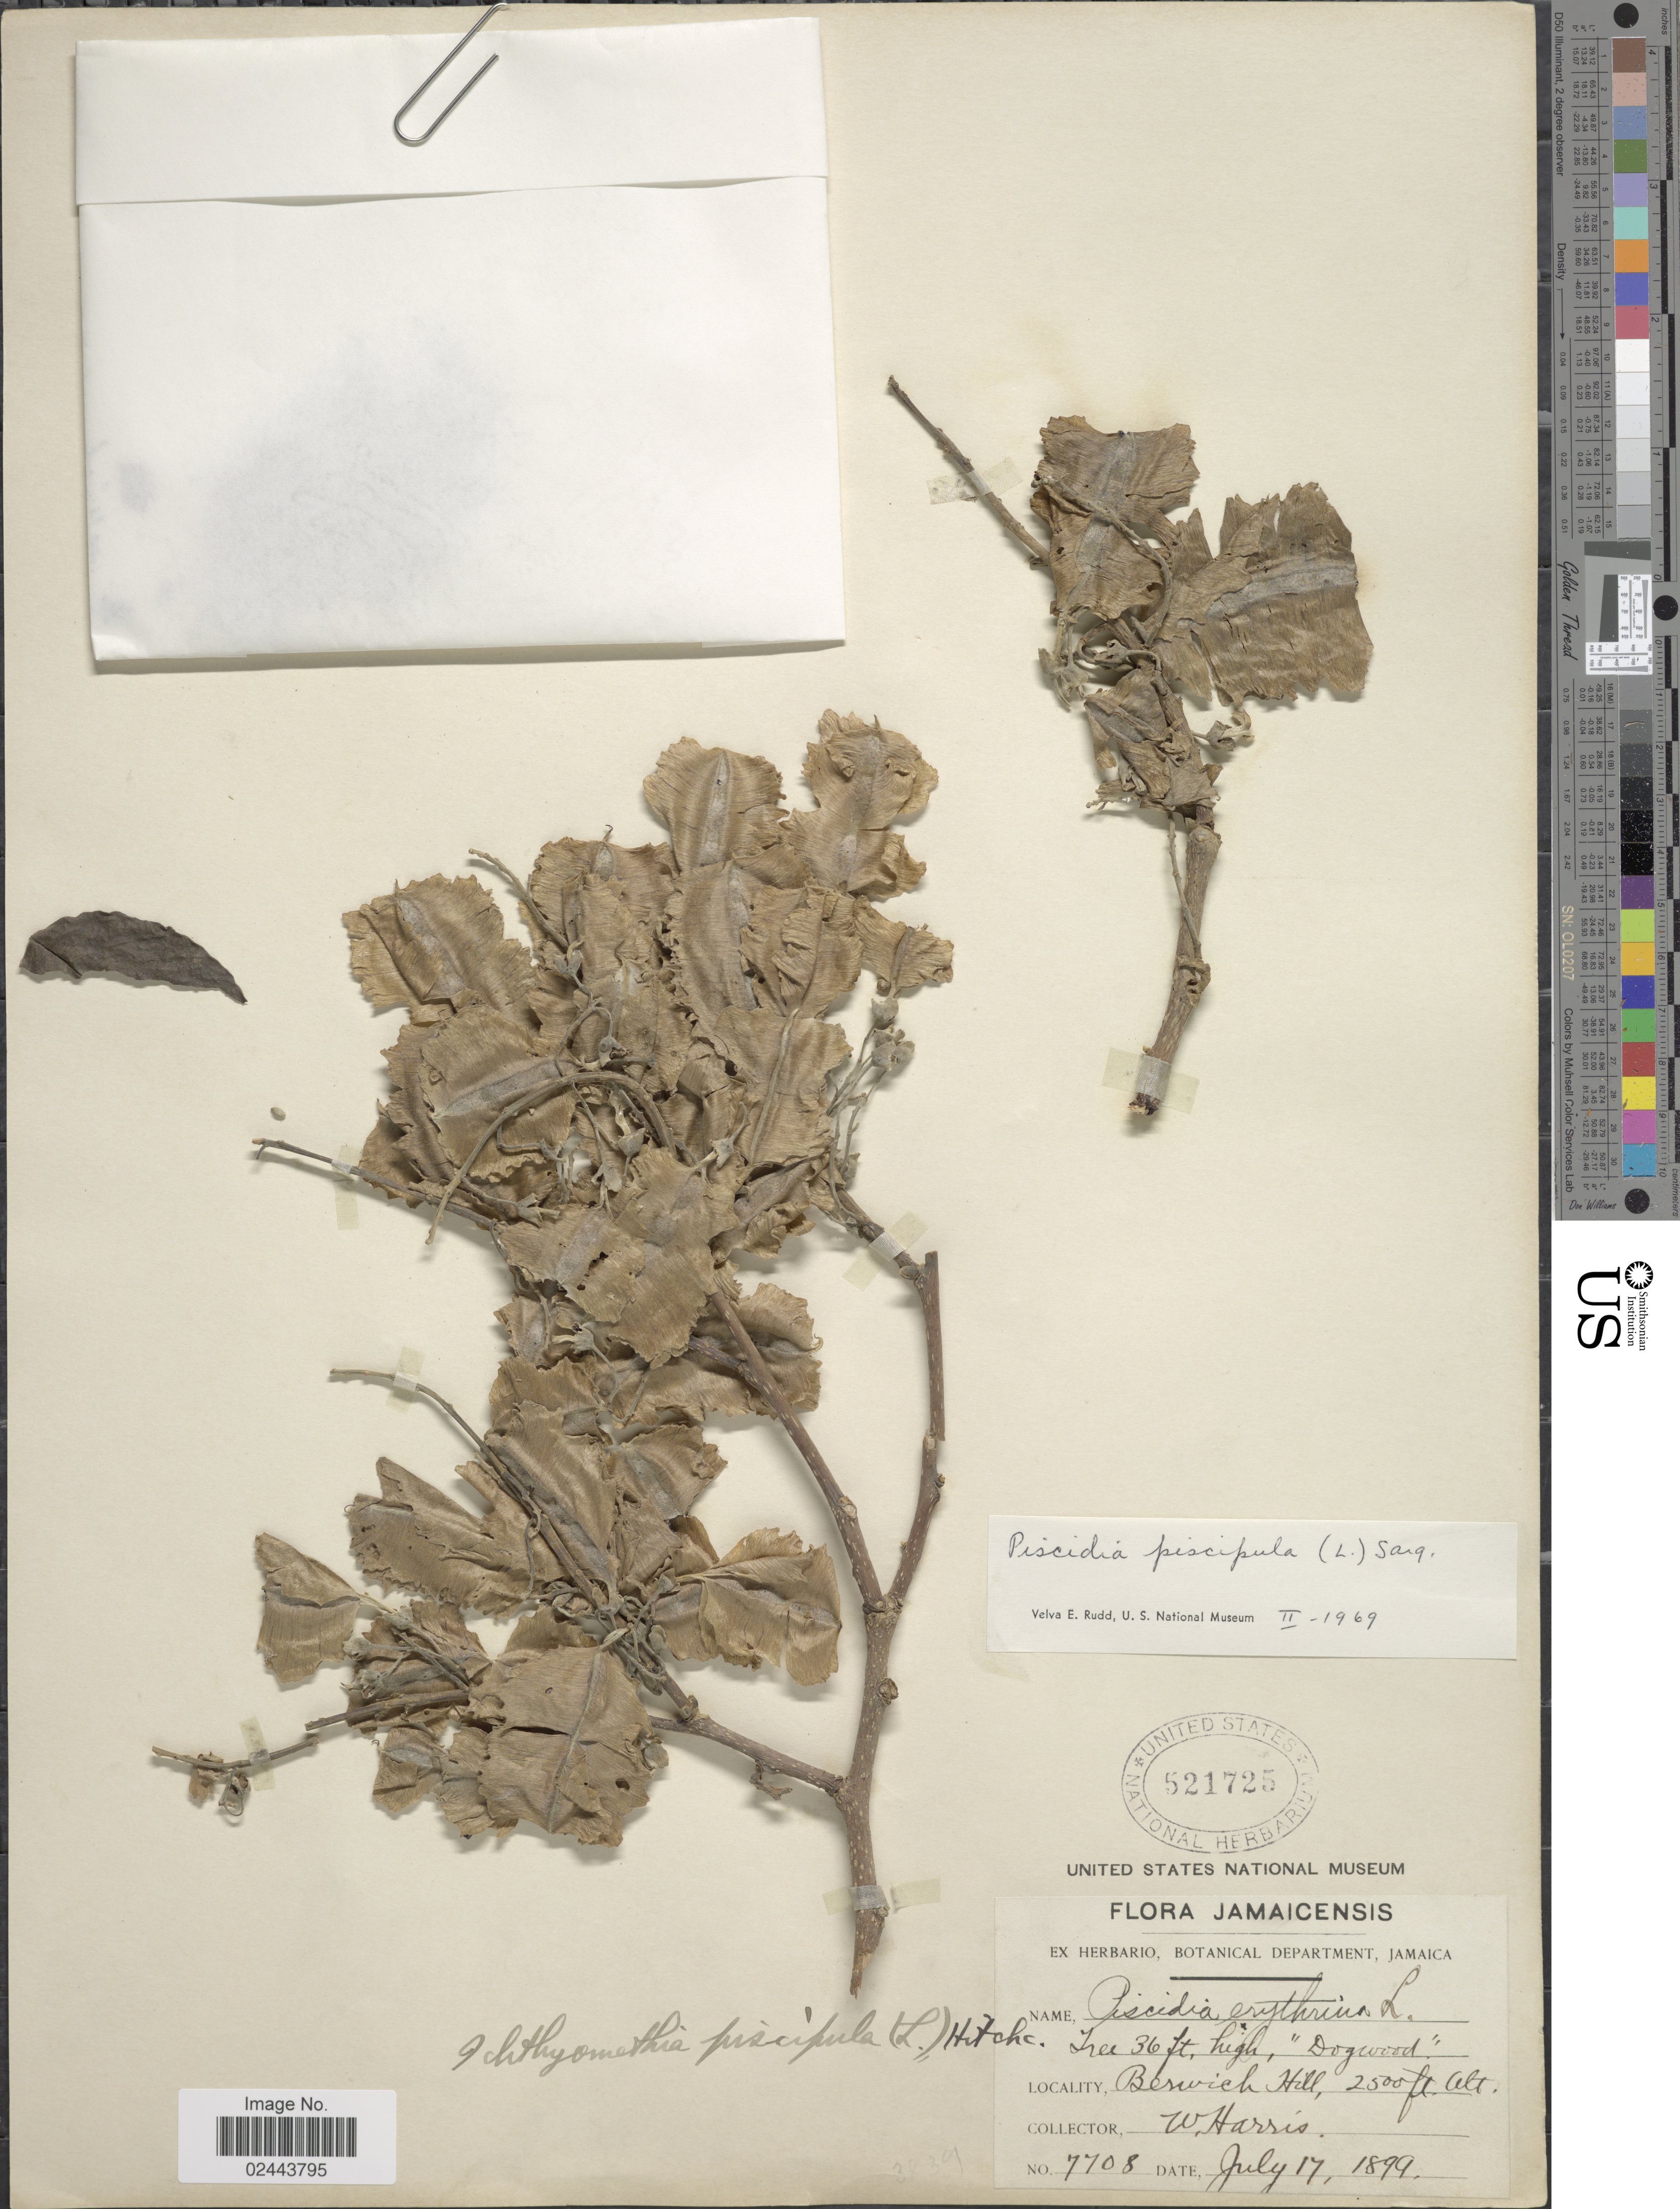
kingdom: Plantae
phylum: Tracheophyta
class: Magnoliopsida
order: Fabales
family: Fabaceae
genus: Piscidia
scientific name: Piscidia piscipula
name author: (L.) Sarg.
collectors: W. Harris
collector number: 7708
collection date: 1899-07-17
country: Jamaica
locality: Berwich Hill.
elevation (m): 762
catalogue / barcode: US 521725